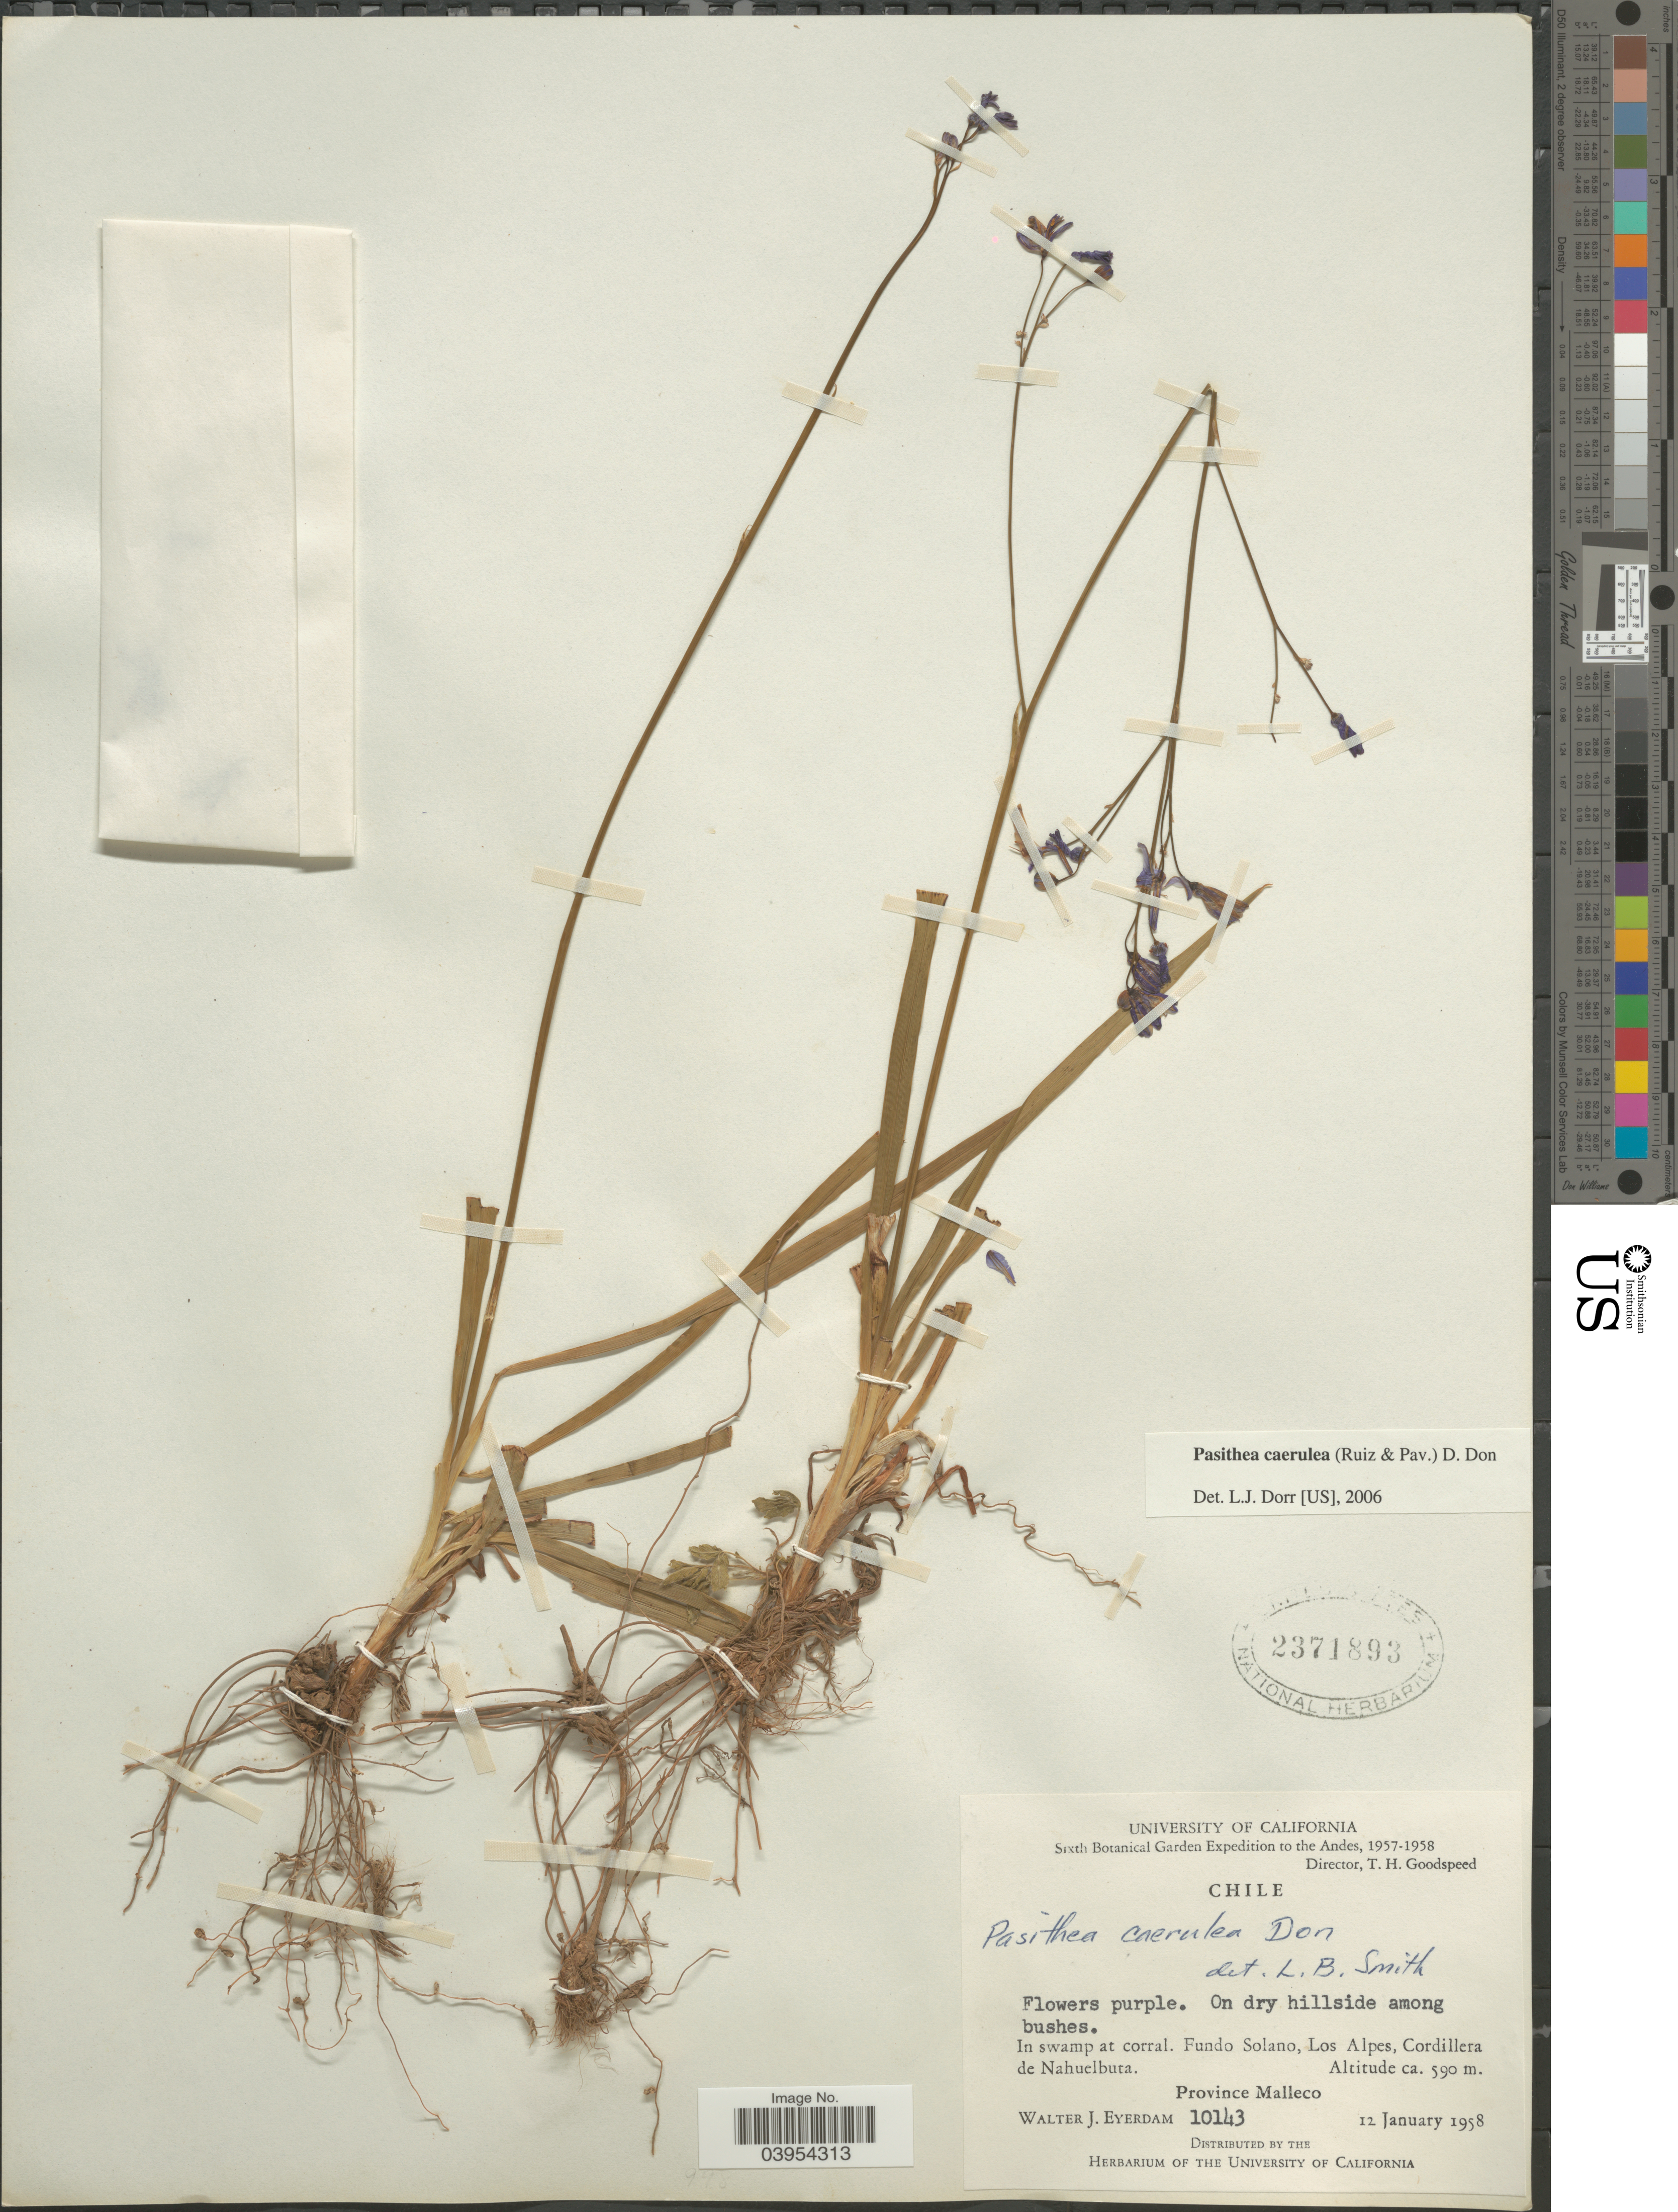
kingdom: Plantae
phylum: Tracheophyta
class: Liliopsida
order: Asparagales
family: Asphodelaceae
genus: Pasithea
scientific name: Pasithea caerulea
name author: (Ruiz & Pav.) D. Don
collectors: W. J. Eyerdam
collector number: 10143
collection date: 1958-01-12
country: Chile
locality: The Andes. Fundo Solano, Los Alpes, Cordillera de Nahuelbuta. Province Malleco.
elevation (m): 590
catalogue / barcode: US 2371893